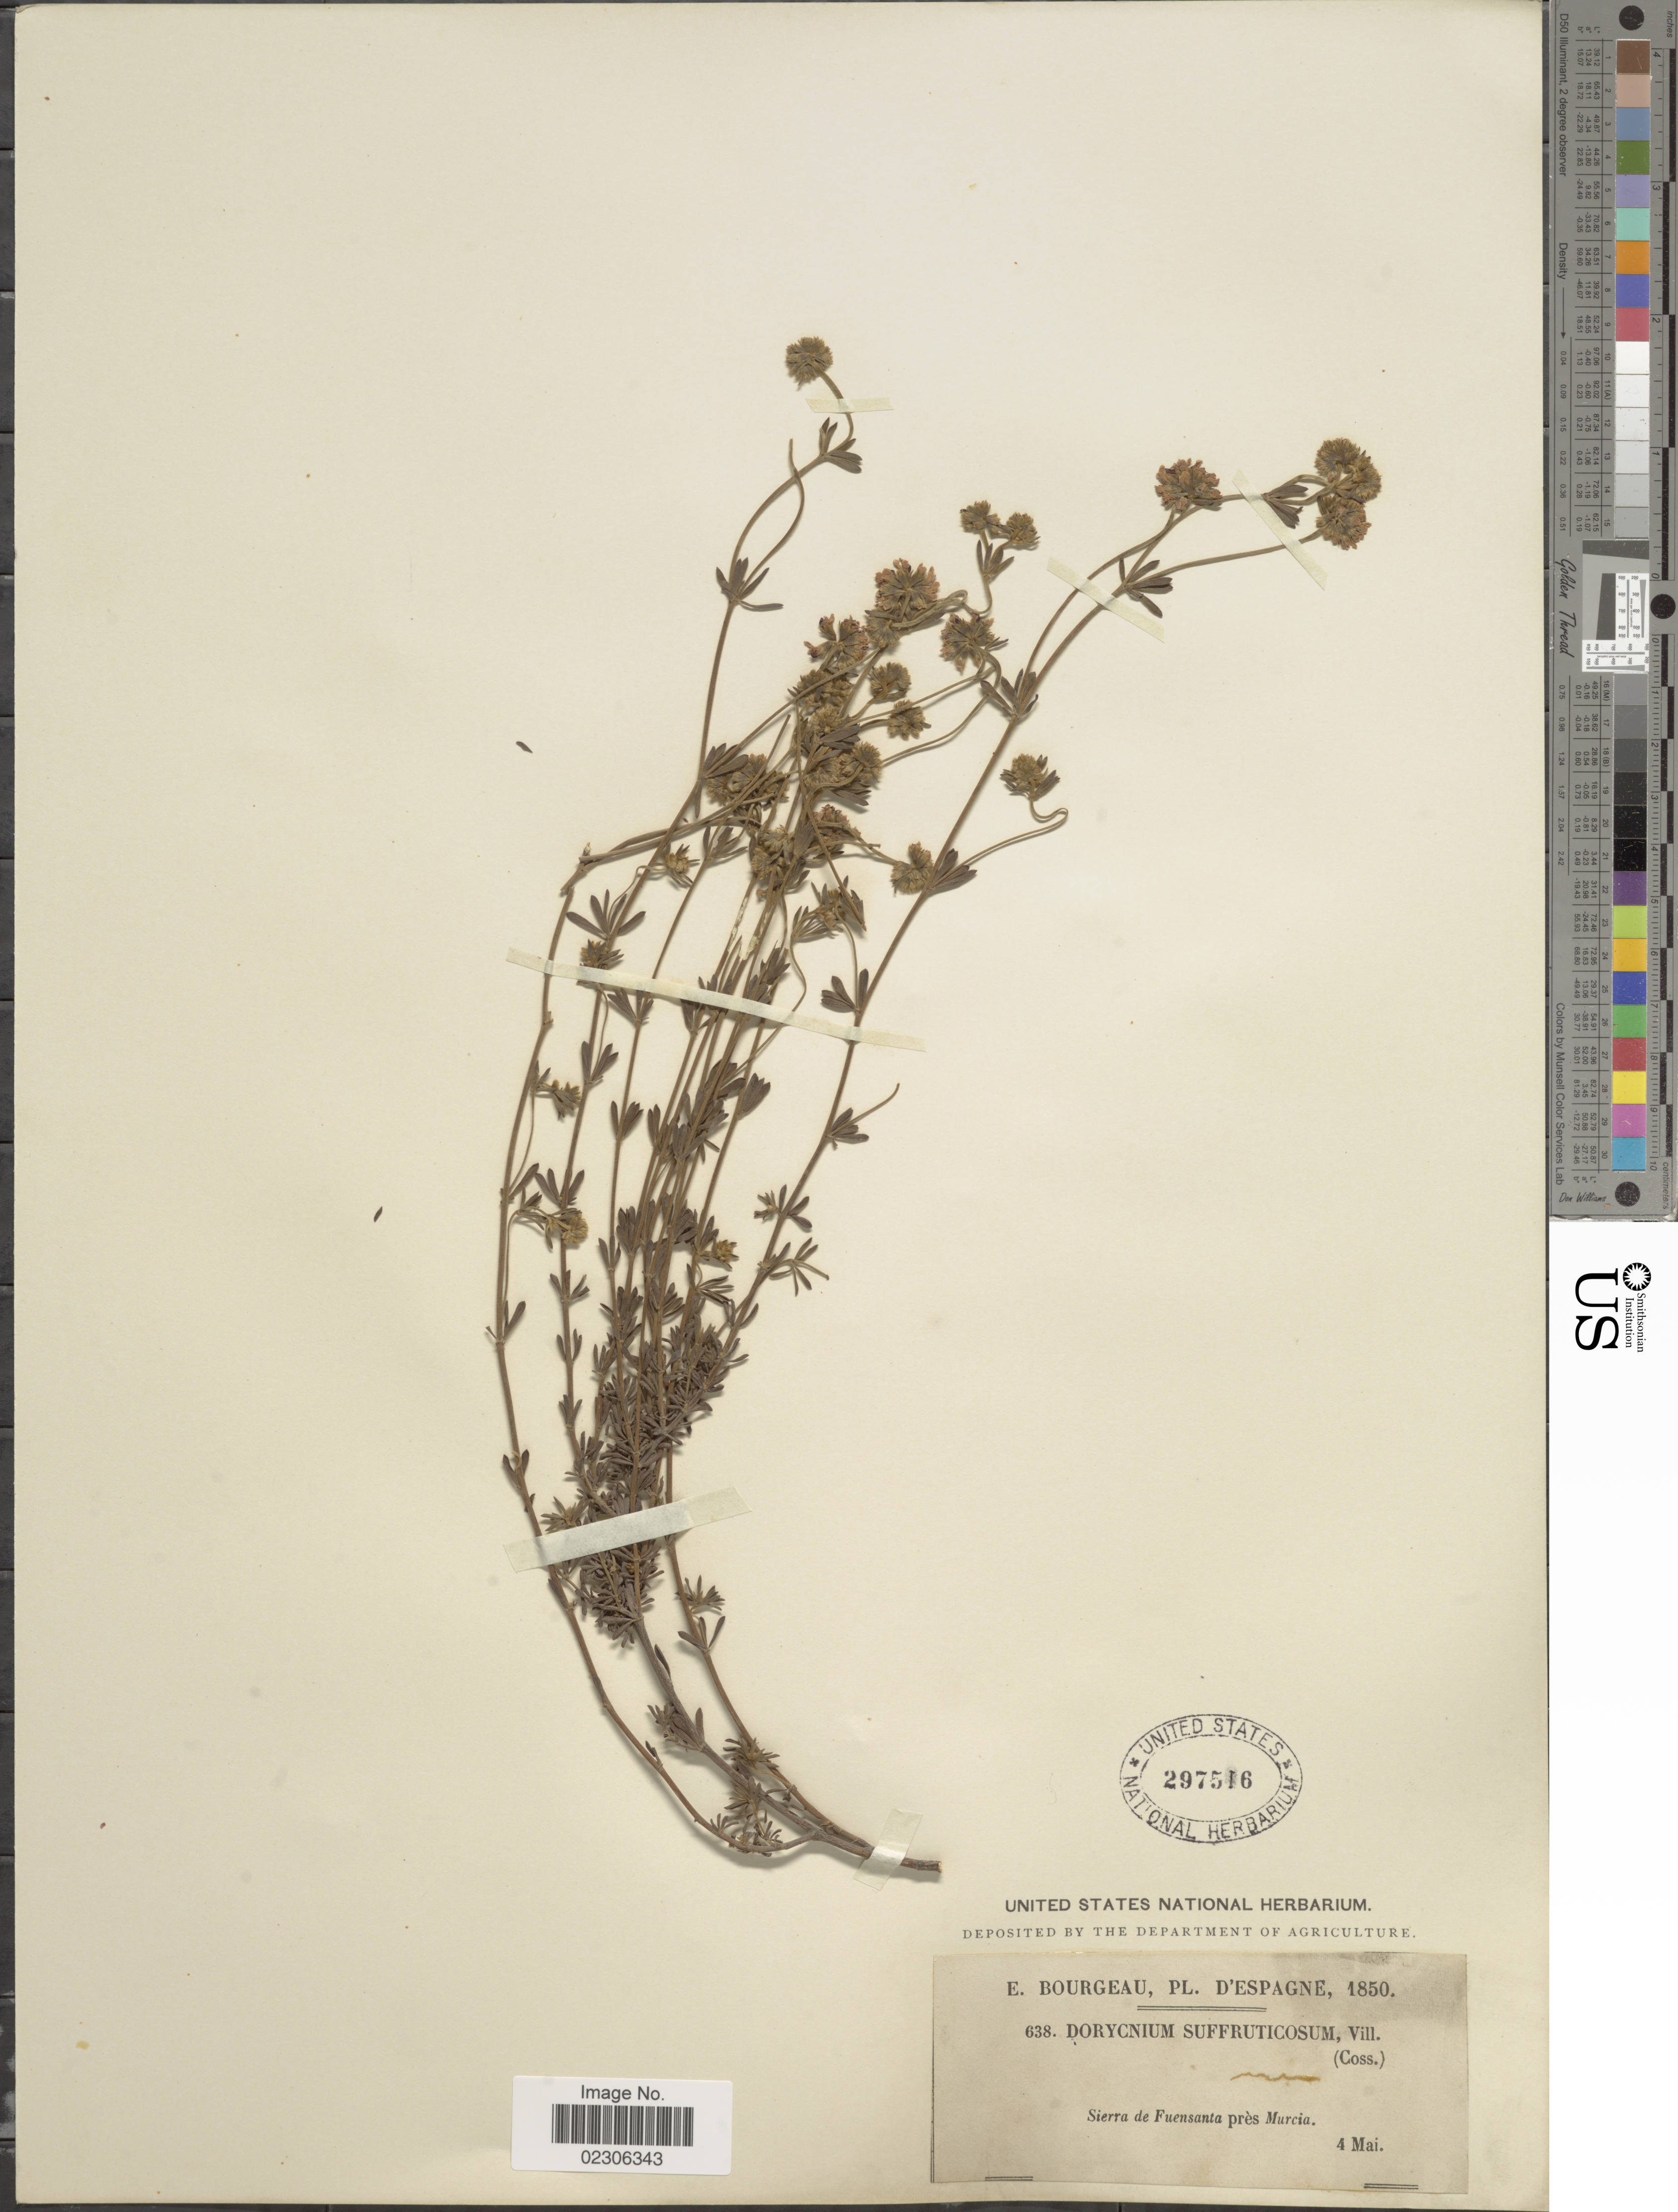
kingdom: Plantae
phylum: Tracheophyta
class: Magnoliopsida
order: Fabales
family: Fabaceae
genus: Dorycnium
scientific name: Dorycnium suffruticosum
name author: Vill.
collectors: E. Bourgeau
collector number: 638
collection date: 1850-05-04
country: Spain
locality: Pl. D'Espagne, Sierra de Fuensanta pres Murcia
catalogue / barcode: US 297516